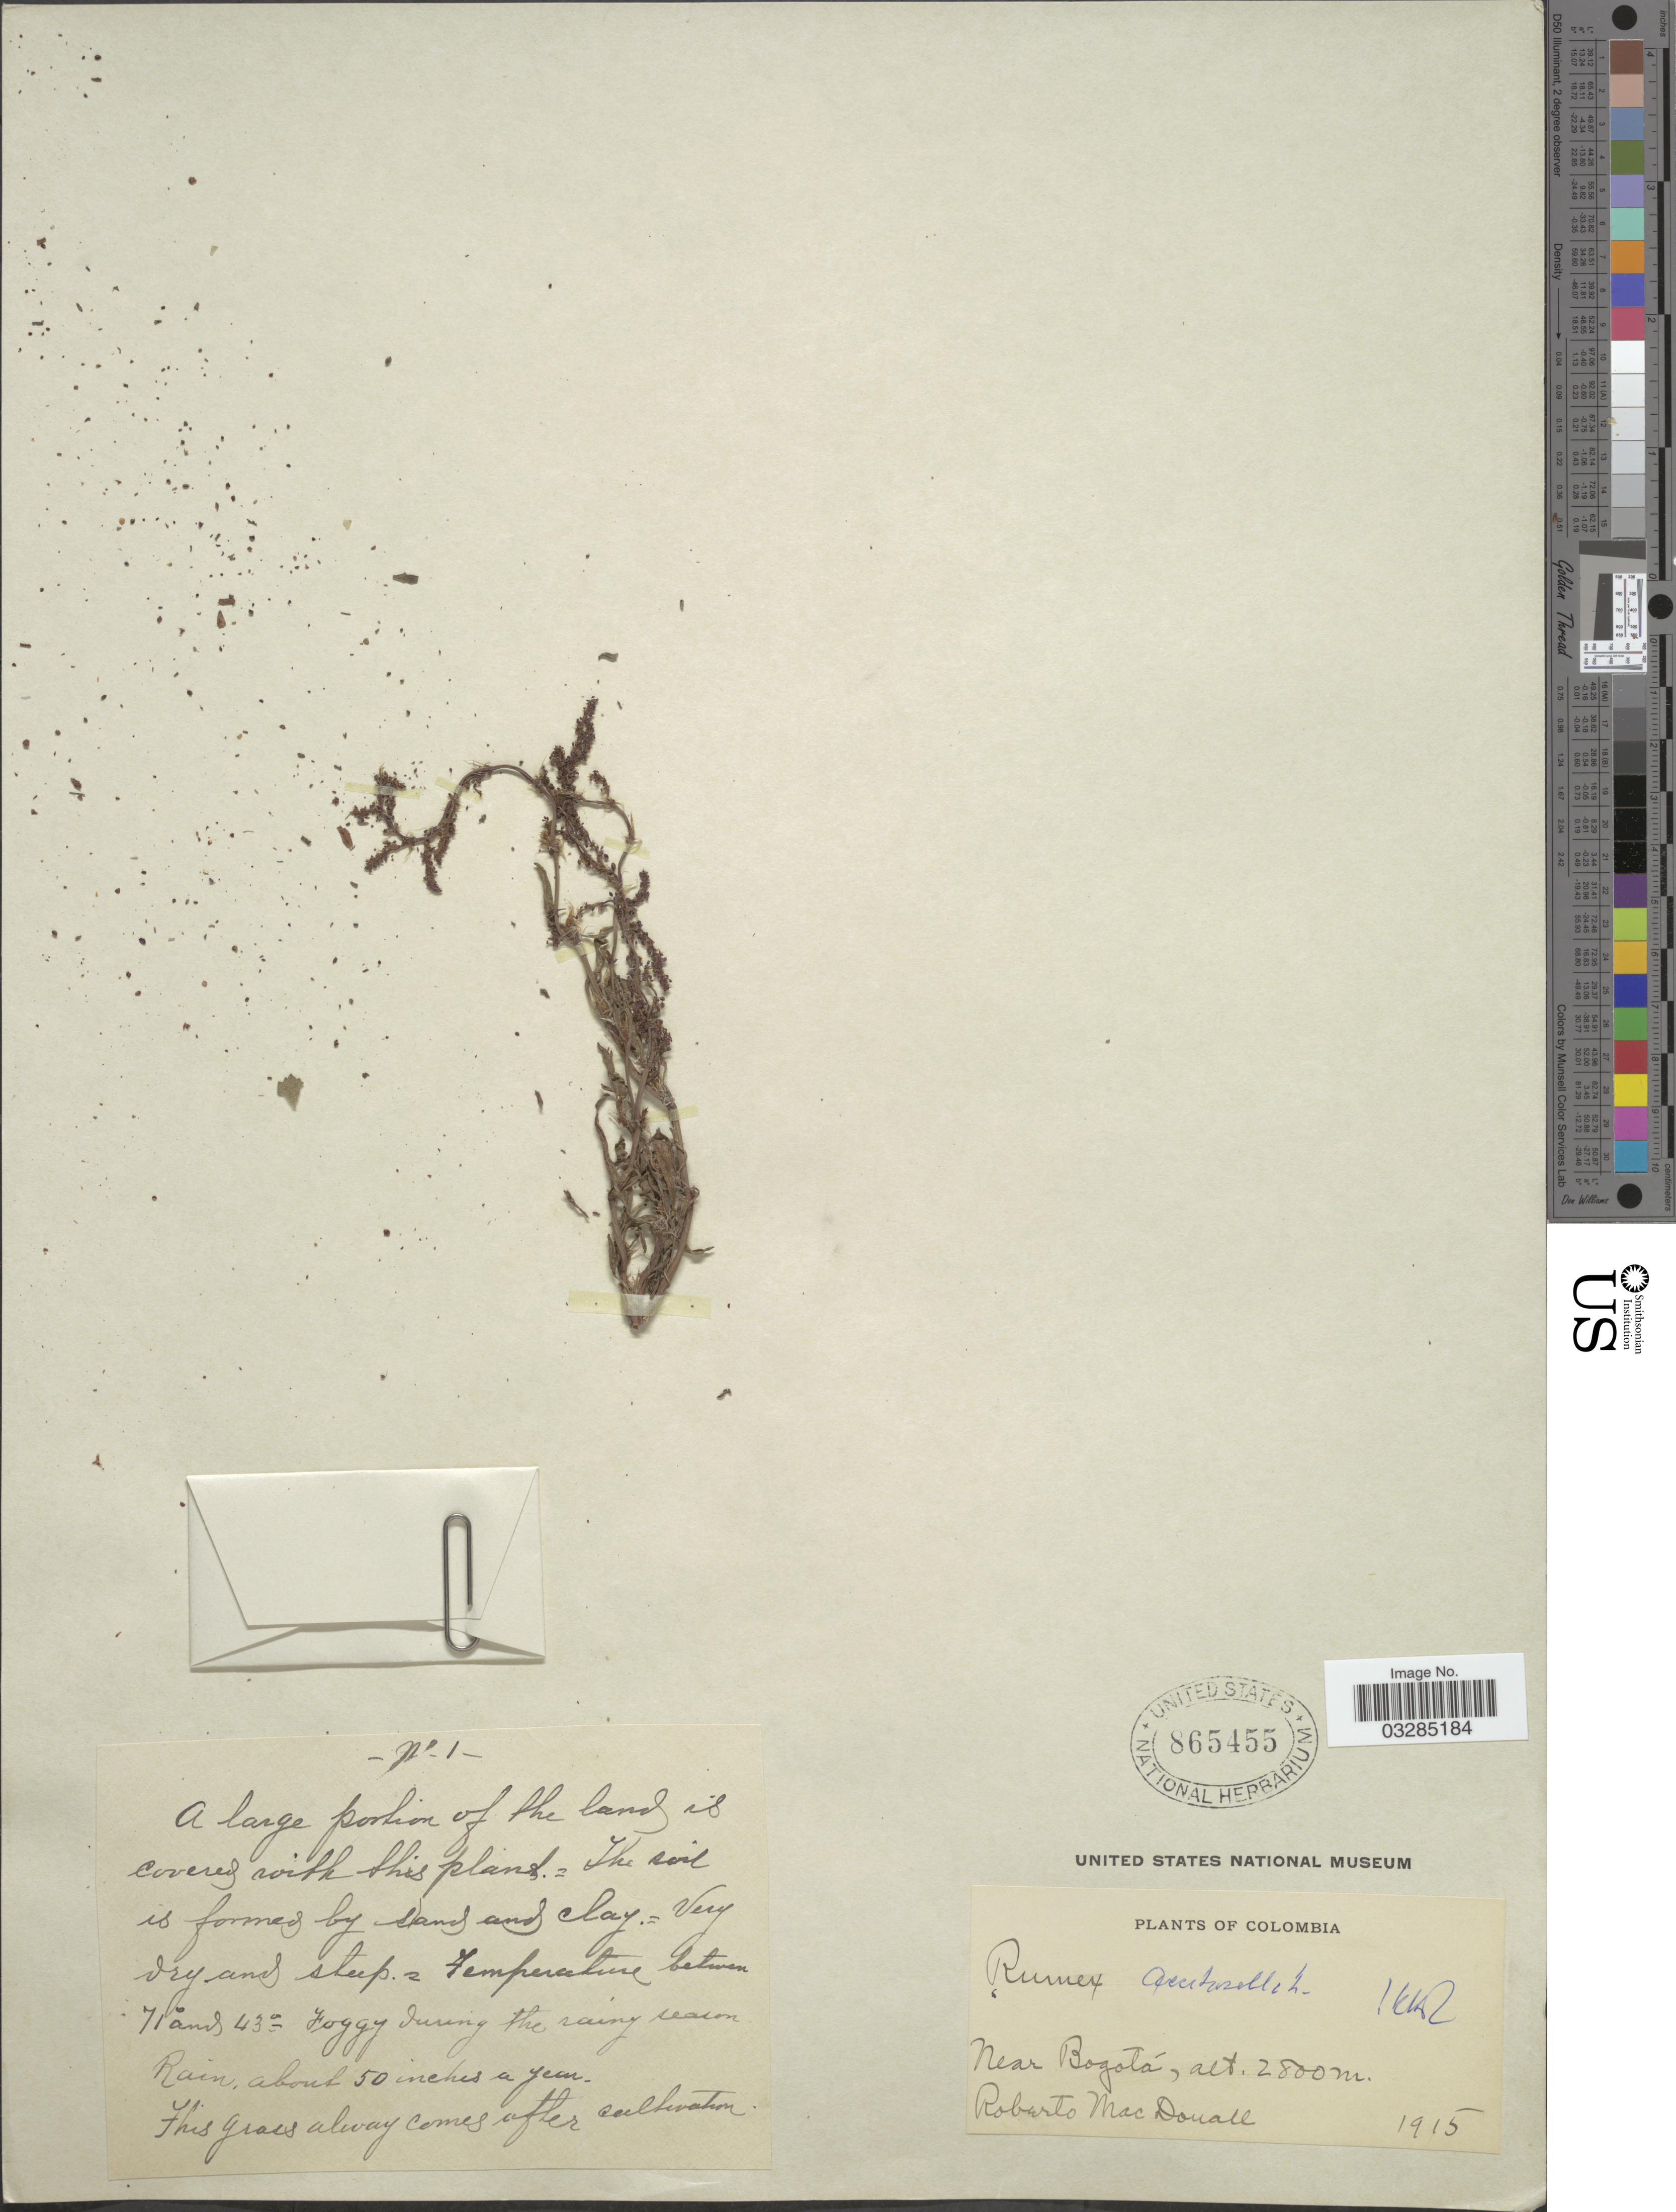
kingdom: Plantae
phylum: Tracheophyta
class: Magnoliopsida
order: Caryophyllales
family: Polygonaceae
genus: Rumex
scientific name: Rumex acetosella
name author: L.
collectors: R. Macdonall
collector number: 1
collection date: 1915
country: Colombia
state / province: Bogota D.C.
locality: Near Bogotá.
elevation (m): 2800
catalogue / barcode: US 865455